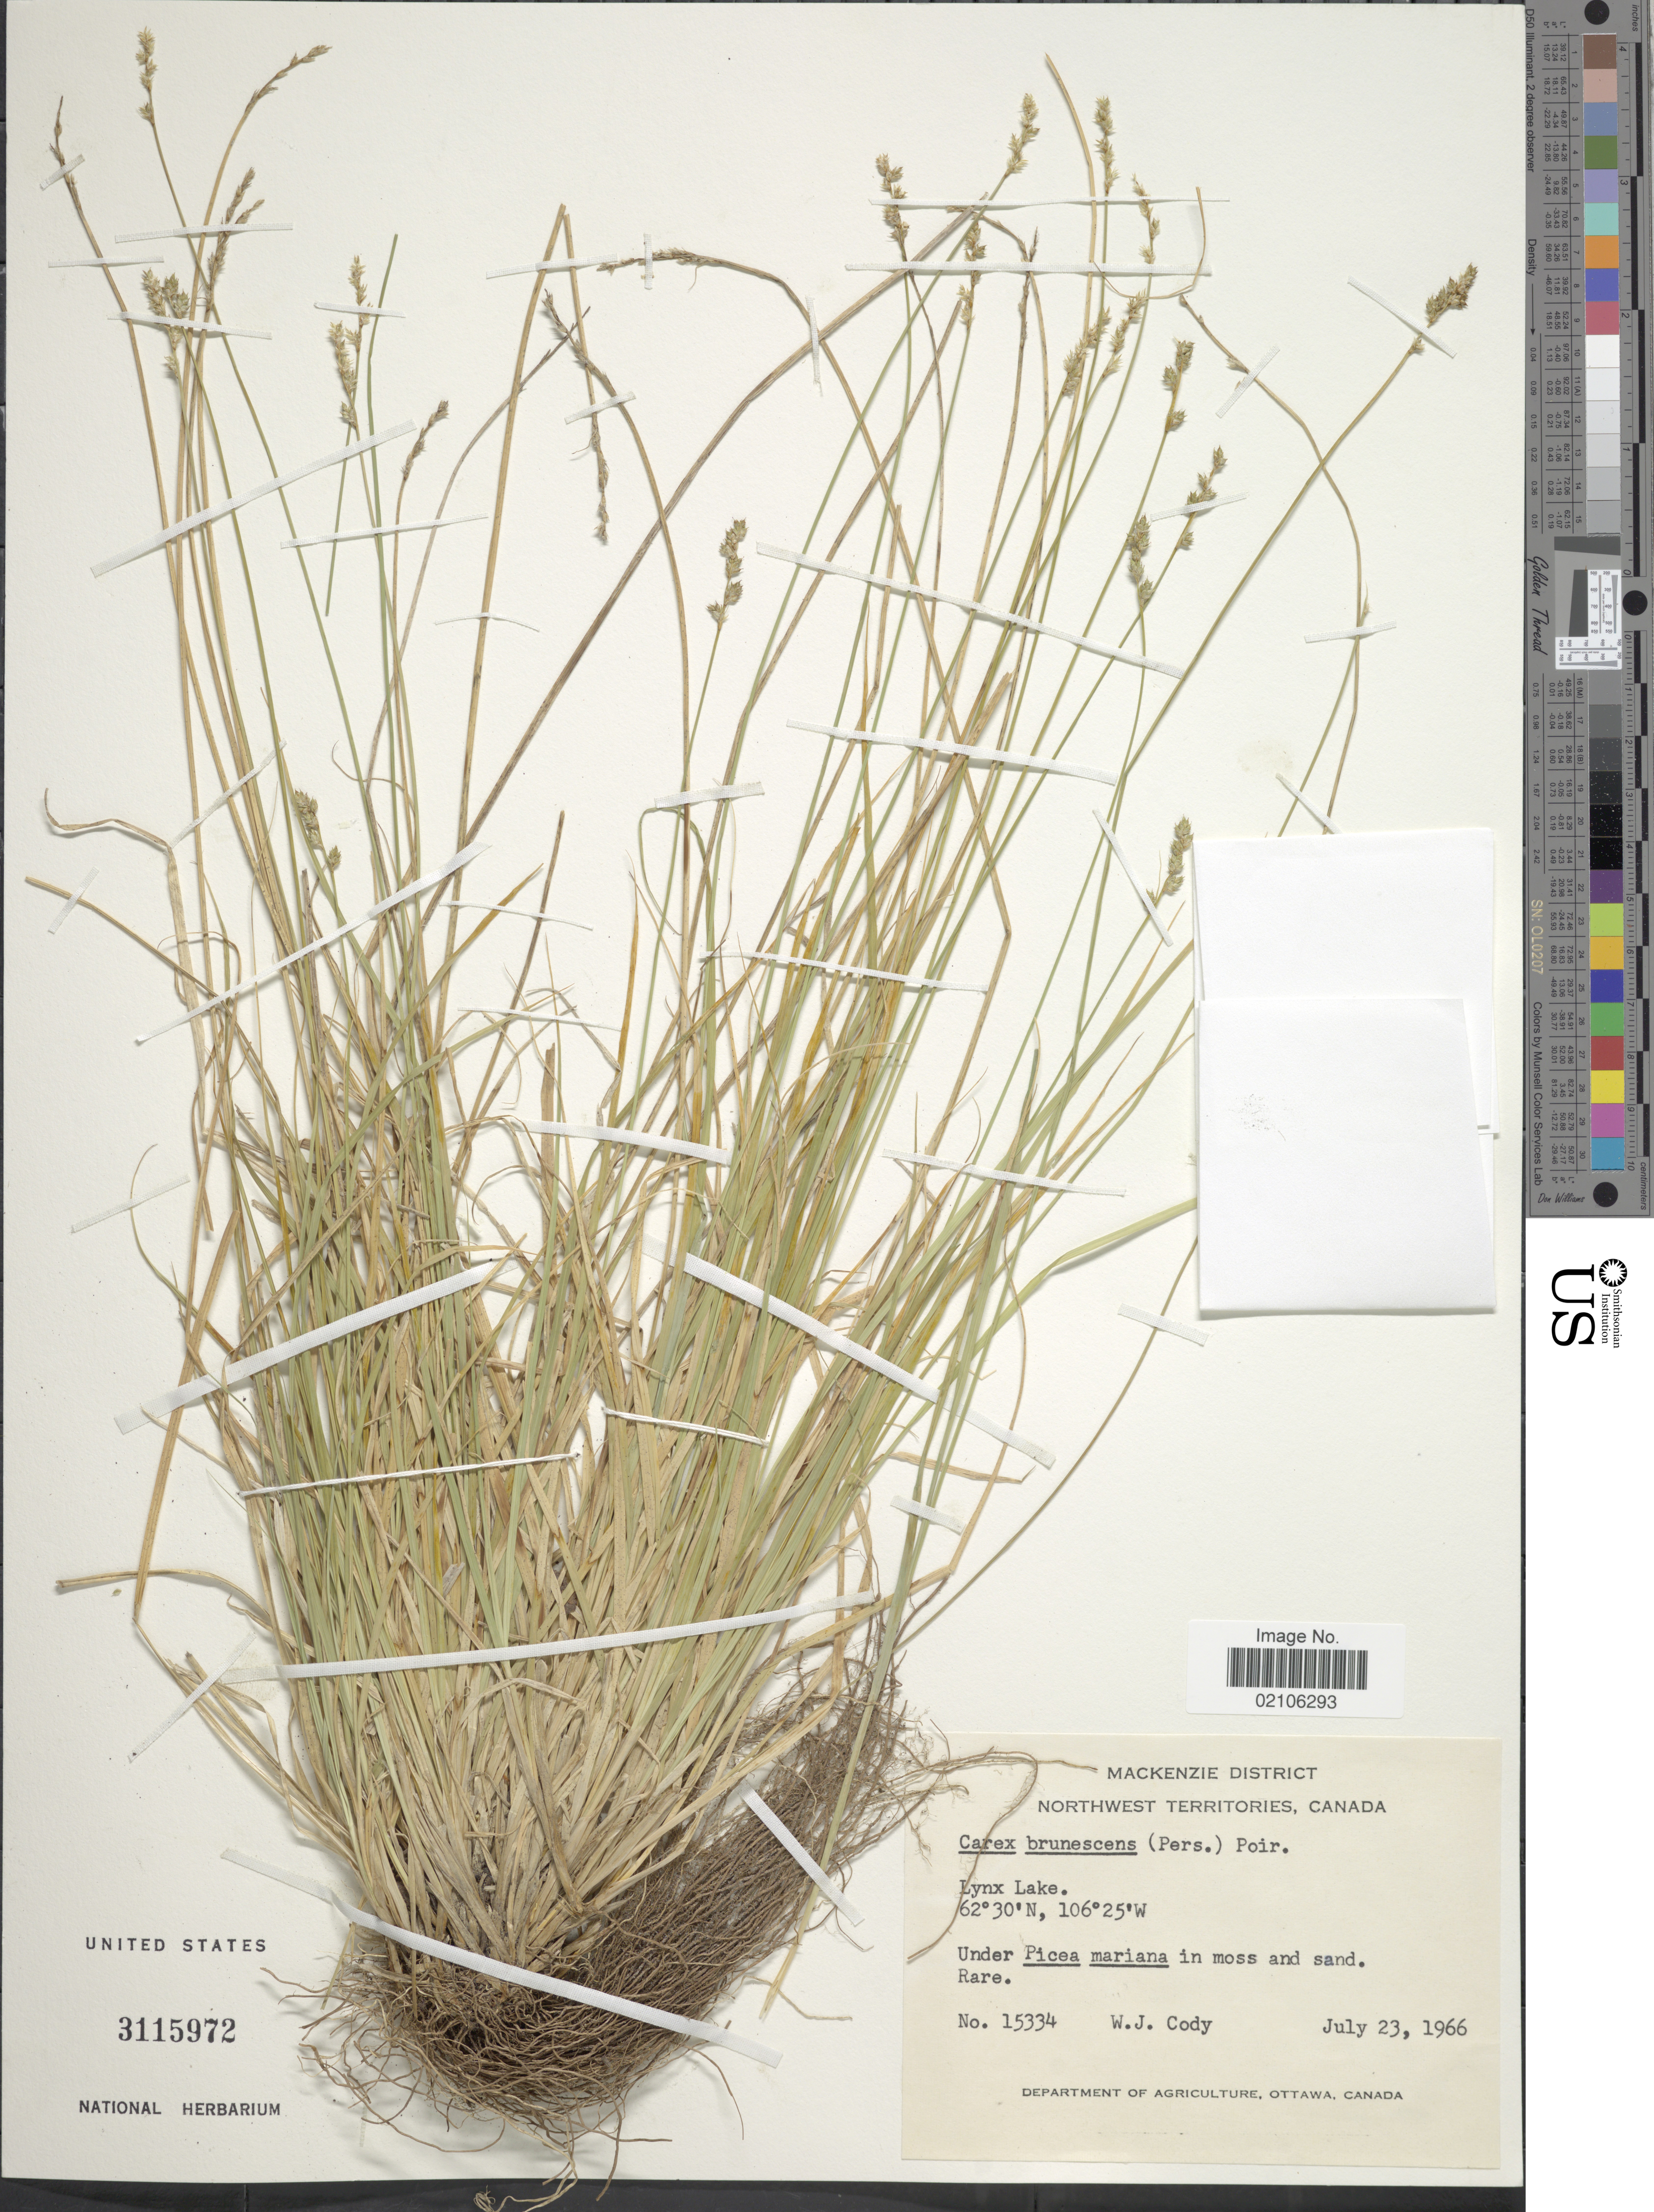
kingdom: Plantae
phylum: Tracheophyta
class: Liliopsida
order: Poales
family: Cyperaceae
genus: Carex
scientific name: Carex brunnescens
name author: (Pers.) Poir.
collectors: W. Cody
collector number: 15334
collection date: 1966-07-23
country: Canada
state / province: Northwest Territories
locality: Mackenzie District, Lynx Lake, in moss and sand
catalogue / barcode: US 3115972